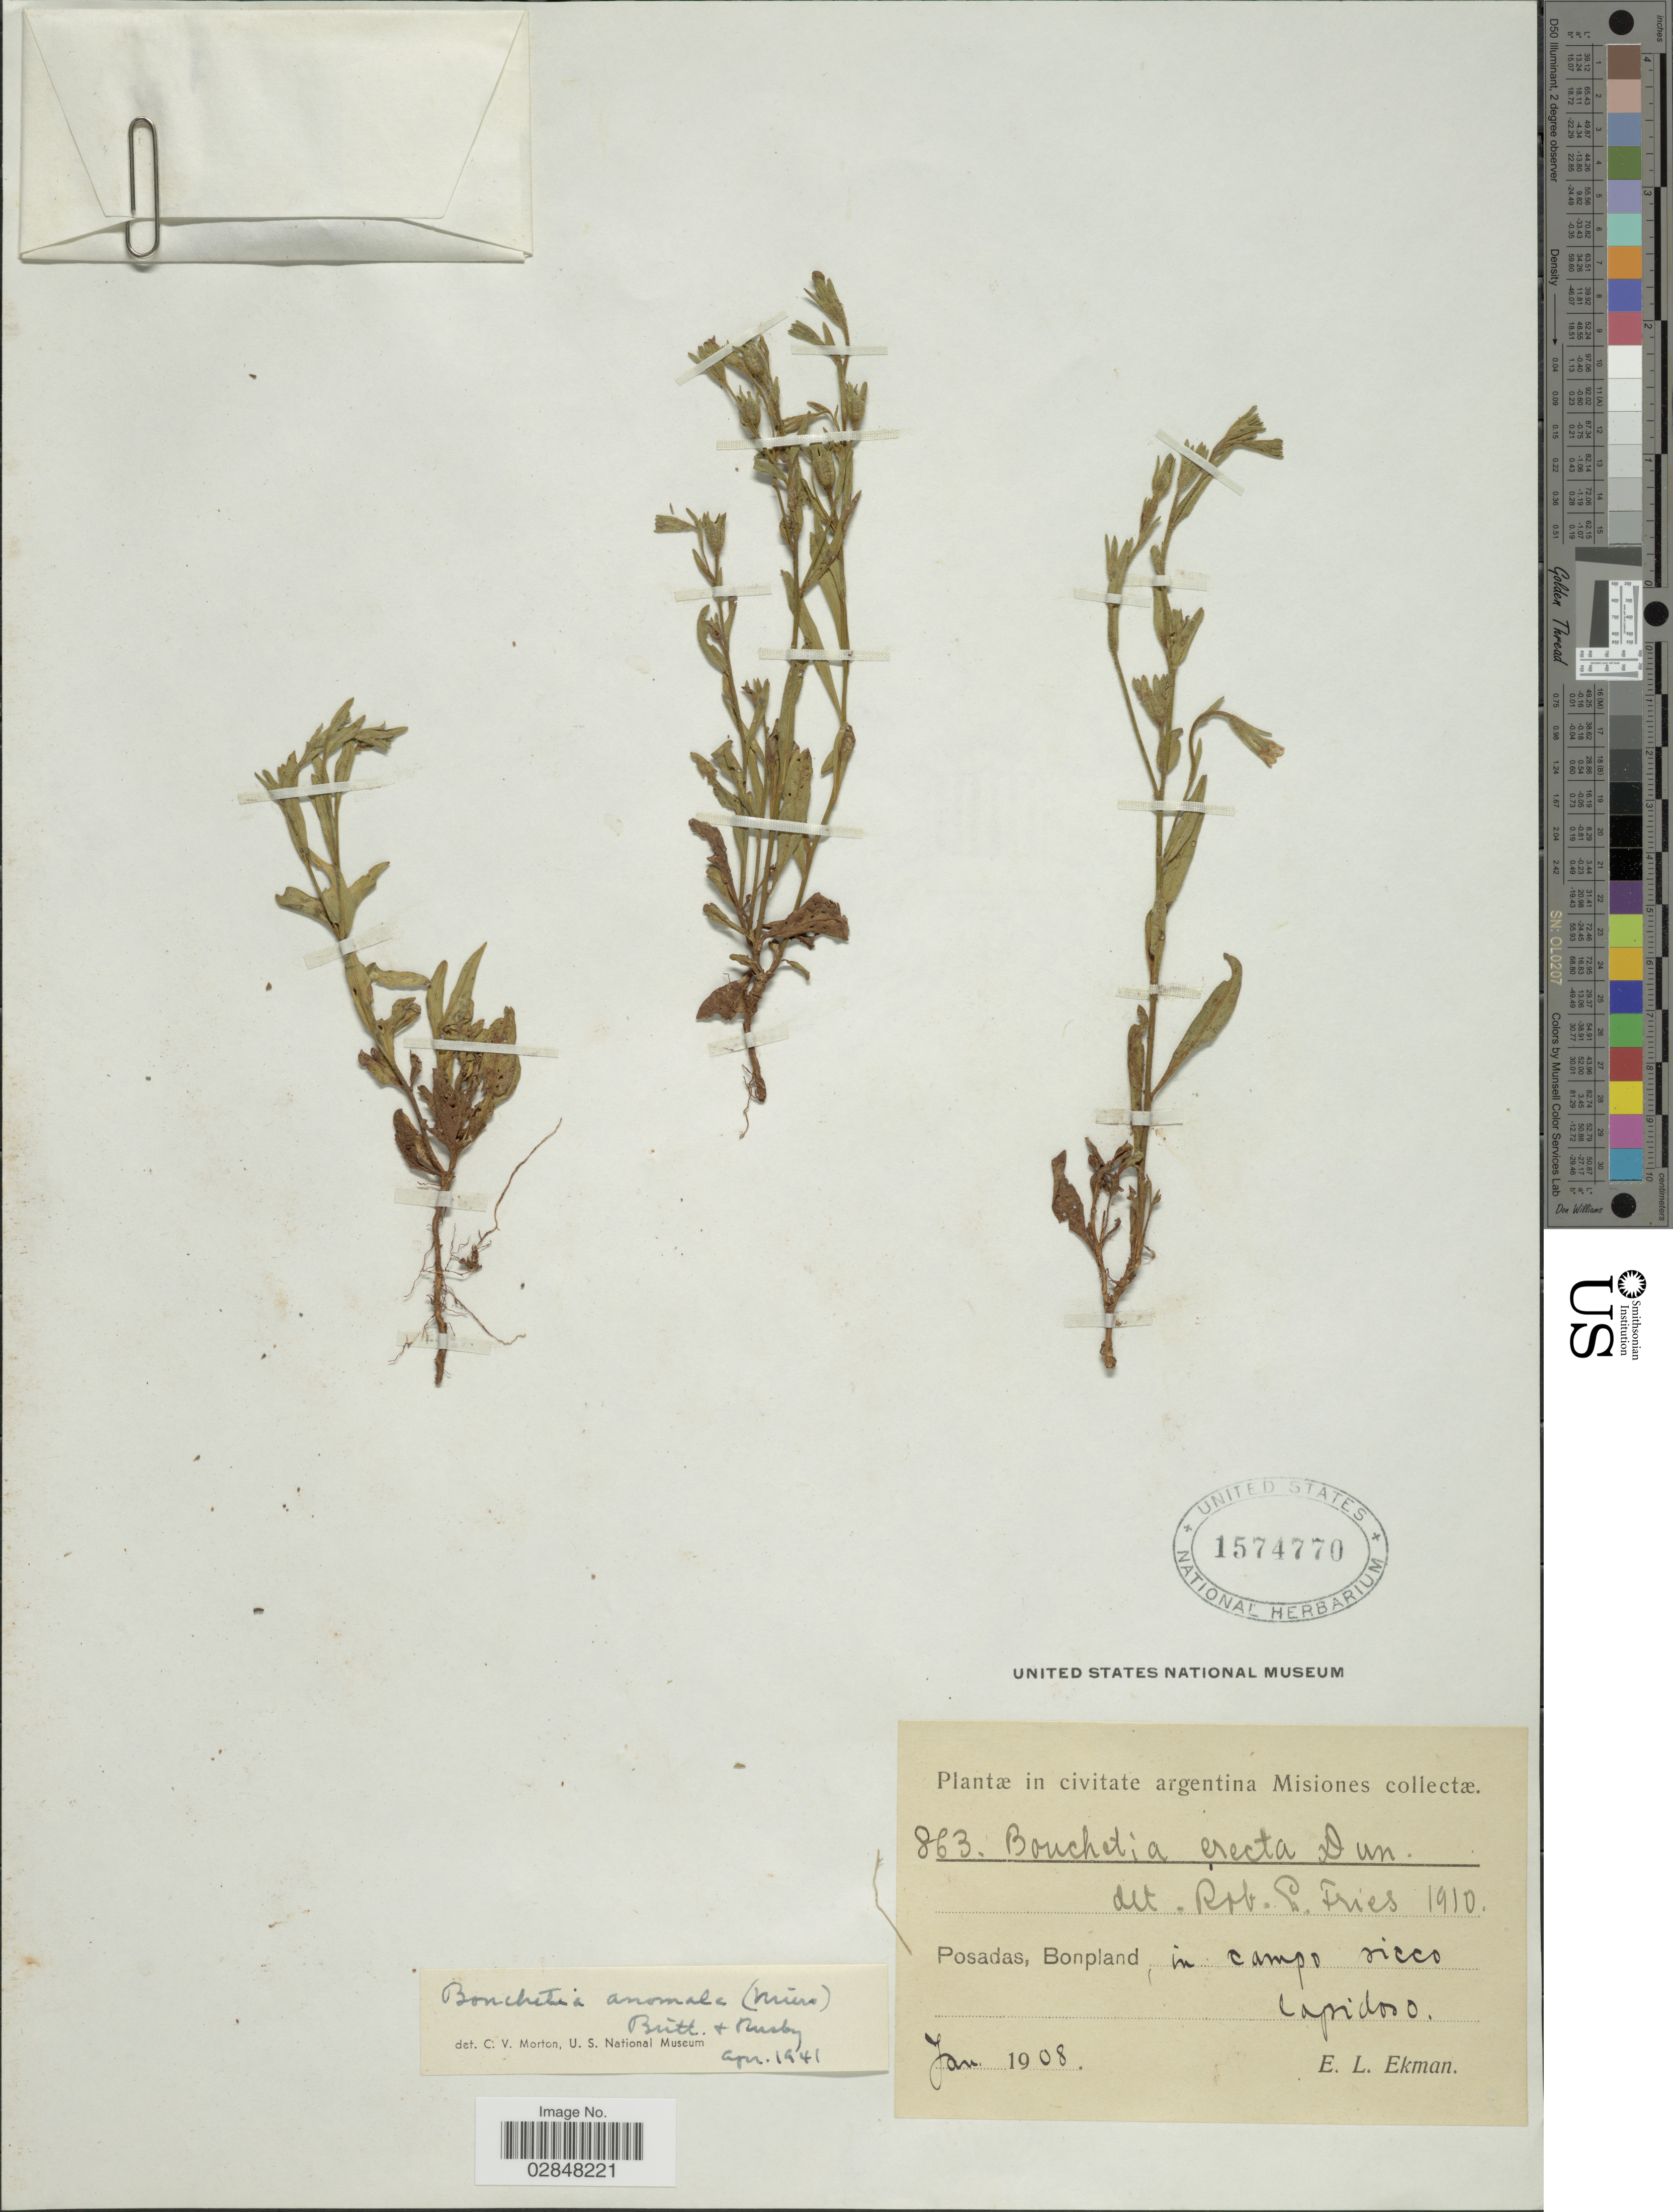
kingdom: Plantae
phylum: Tracheophyta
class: Magnoliopsida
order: Solanales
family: Solanaceae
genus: Bouchetia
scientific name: Bouchetia anomala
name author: (Miers) & Rusby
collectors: E. L. Ekman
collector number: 863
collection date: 1908-01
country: Argentina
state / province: Misiones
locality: Posadas, Bonpland, in campo sicco lapidoso.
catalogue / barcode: US 1574770